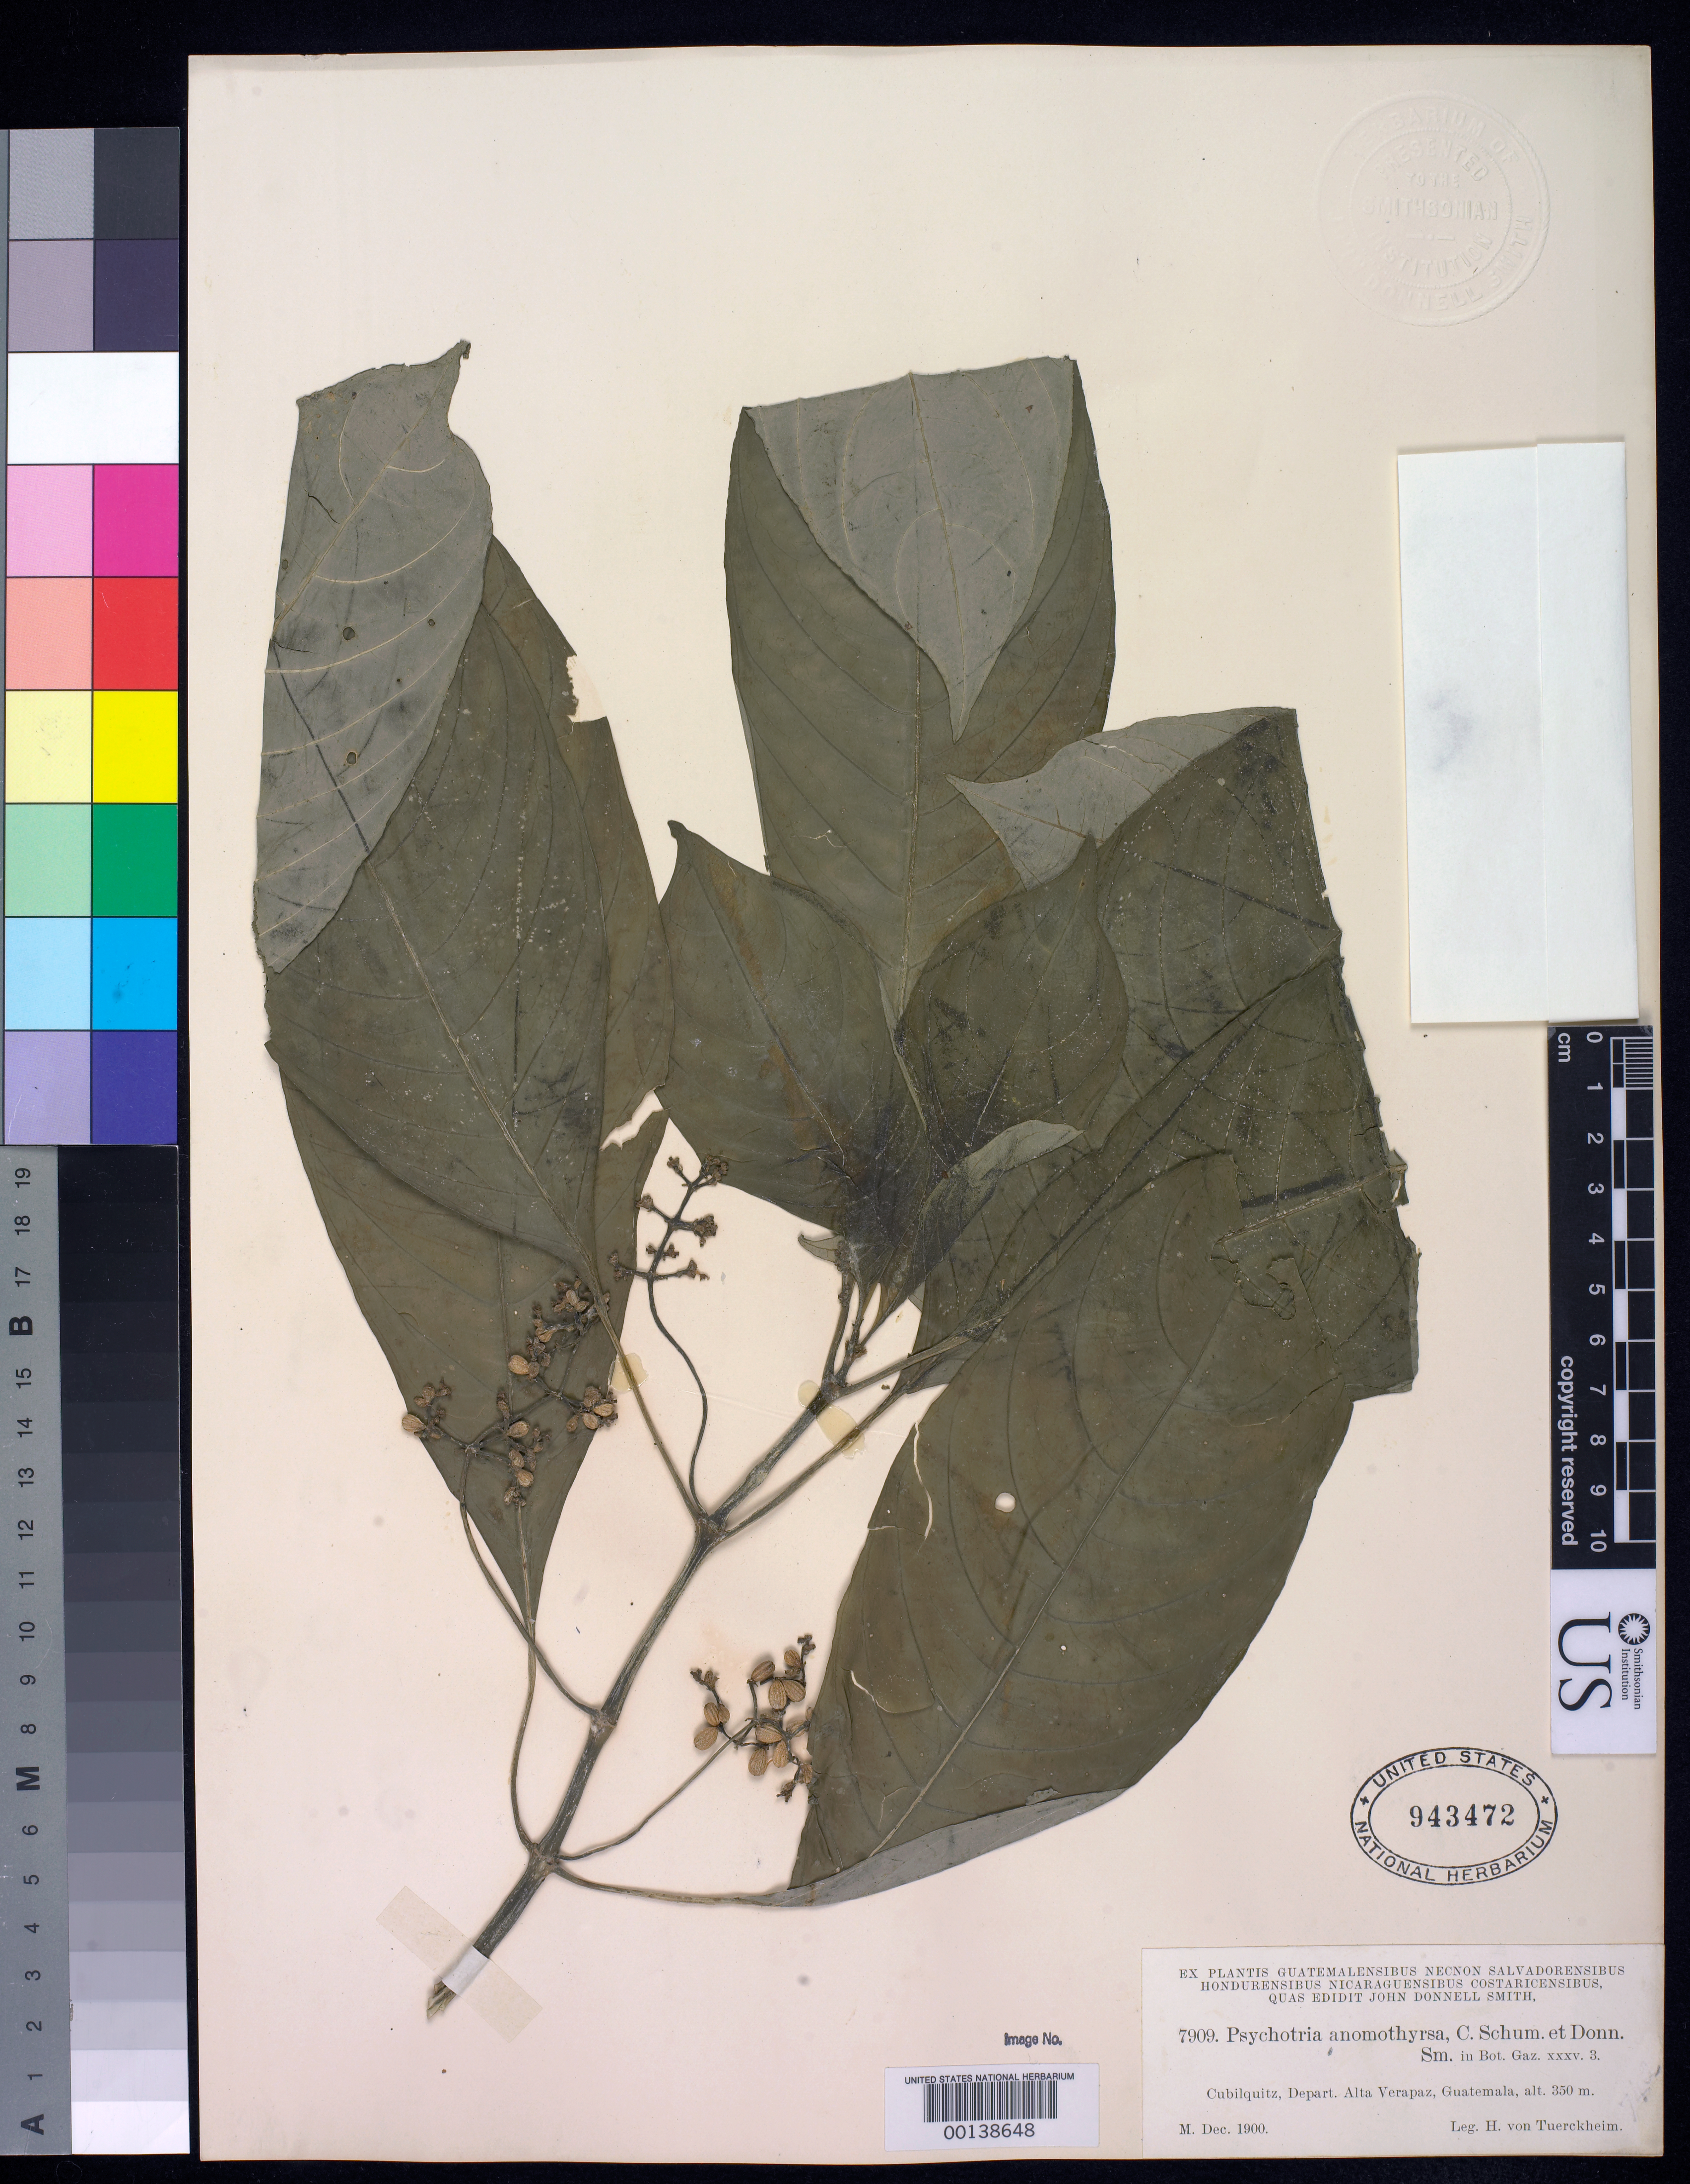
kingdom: Plantae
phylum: Tracheophyta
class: Magnoliopsida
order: Gentianales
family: Rubiaceae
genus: Psychotria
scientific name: Psychotria anomothyrsa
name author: K. Schum. & Donn. Sm. in Donn. Sm.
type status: Lectotype; Isosyntype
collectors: H. von Türckheim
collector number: J.D.S. 7909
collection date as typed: Dec 1900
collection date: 1900-12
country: Guatemala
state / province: Alta Verapaz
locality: Cubilquitz.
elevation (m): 350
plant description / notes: Currently accepted name as cited by C.M. Taylor, Ann. Missouri Bot. Gard. 88: 490 (2001).; One of three sheets (USNH 00943471, 00943472, 00943473) received ex John Donnell Smith herbarium with no indication that any one sheet is the holotype.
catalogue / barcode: US 943472